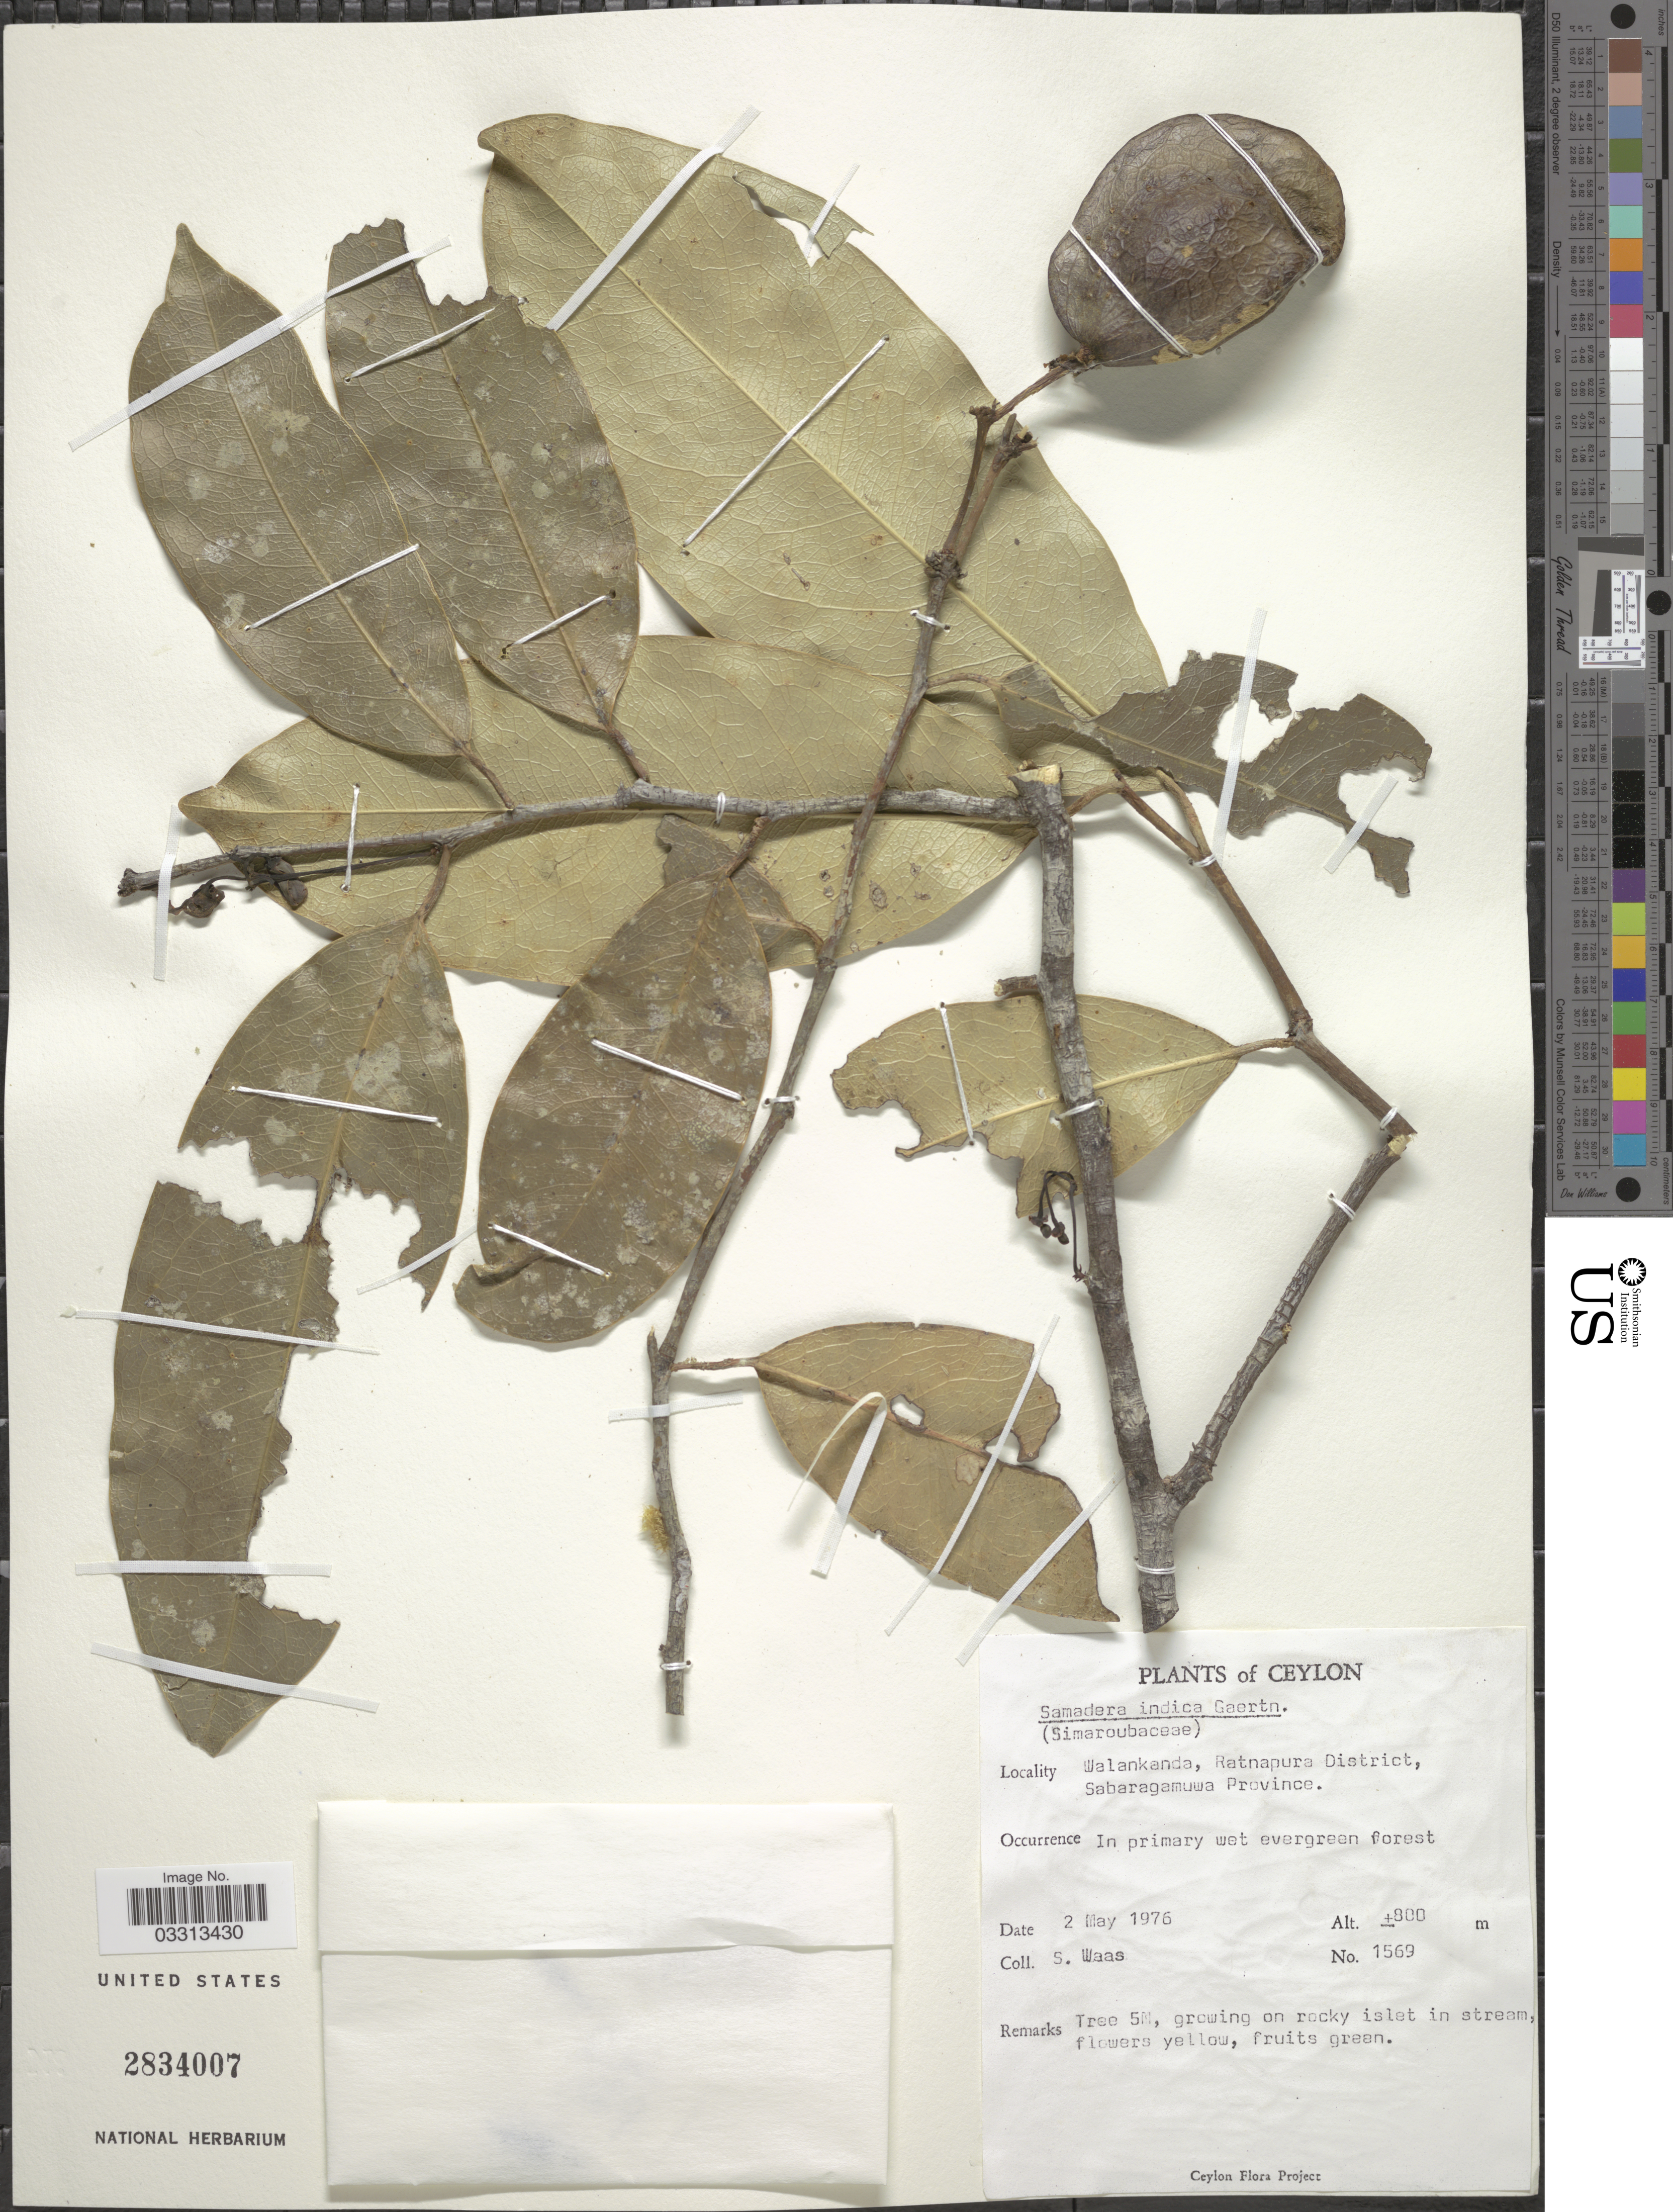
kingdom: Plantae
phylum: Tracheophyta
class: Magnoliopsida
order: Sapindales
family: Simaroubaceae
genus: Samadera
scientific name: Samadera indica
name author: Gaertn.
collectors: S. Waas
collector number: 1569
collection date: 1976-05-02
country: Sri Lanka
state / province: Sabaragamuwa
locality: Ceylon. Walankanda, Ratnapura District.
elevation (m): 800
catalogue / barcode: US 2834007